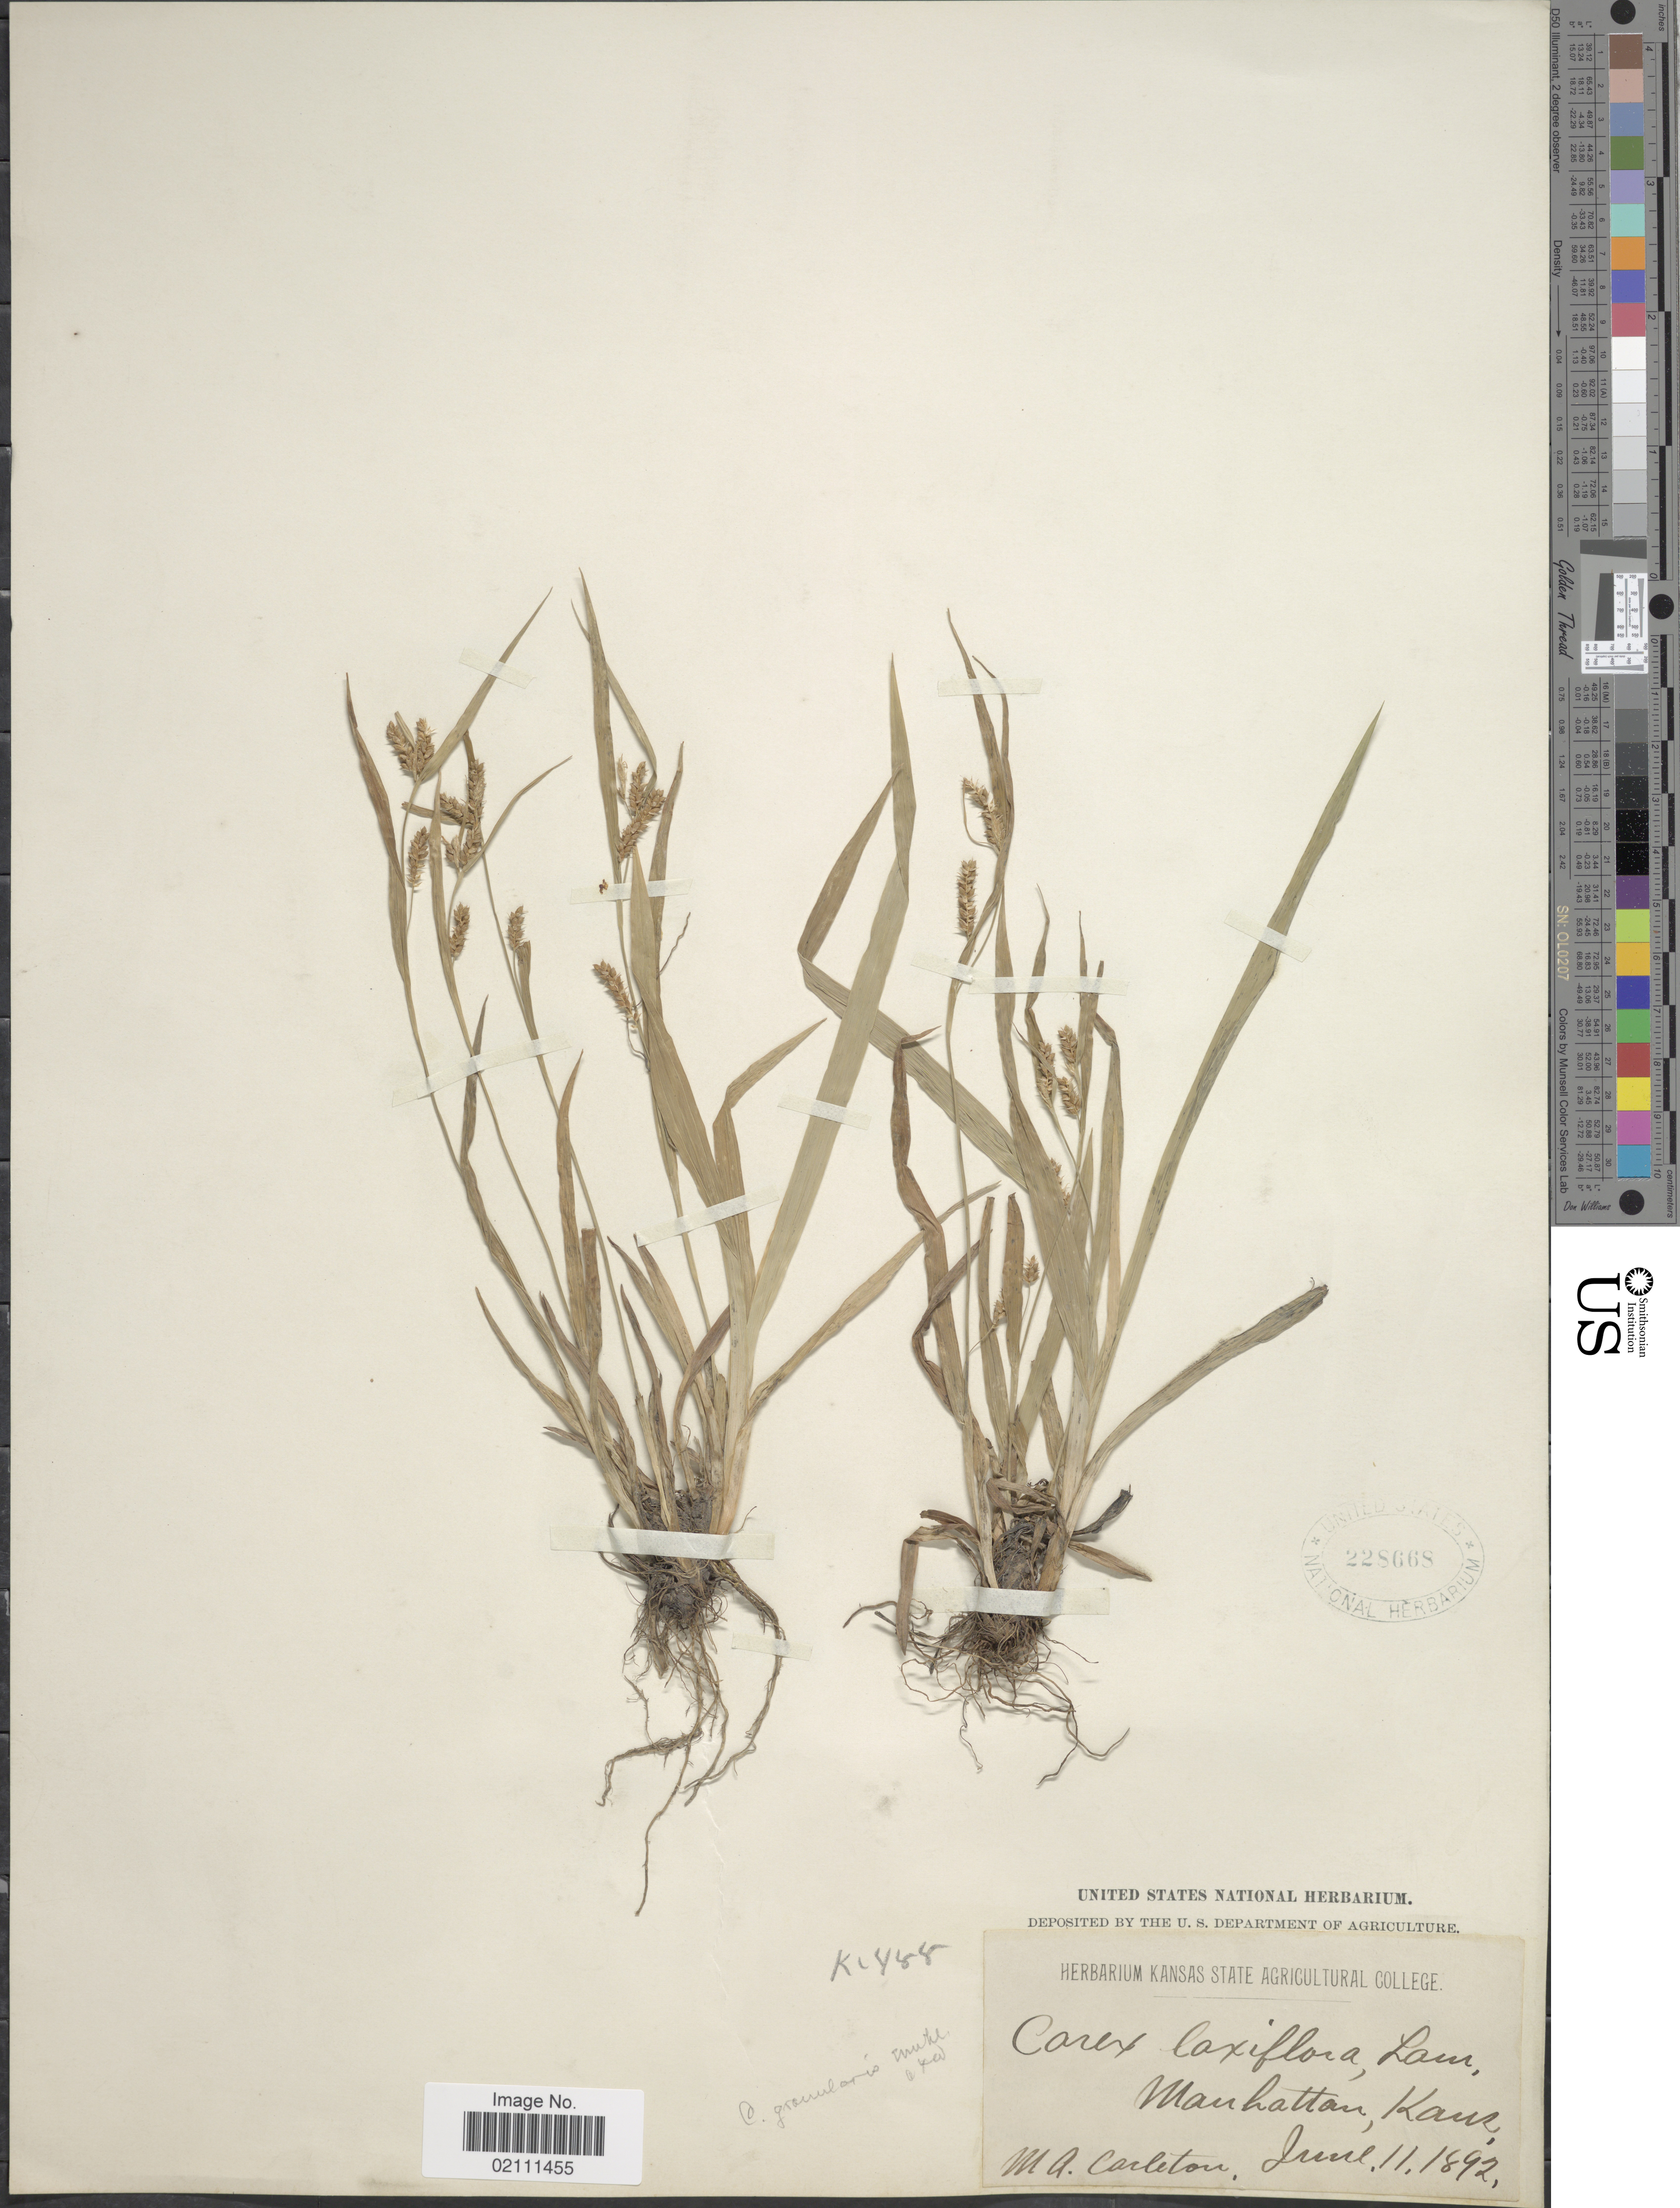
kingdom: Plantae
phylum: Tracheophyta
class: Liliopsida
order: Poales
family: Cyperaceae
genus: Carex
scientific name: Carex granularis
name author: Muhl. ex Willd.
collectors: M. A. Carleton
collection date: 1892-06-11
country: United States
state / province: Kansas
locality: Manhattan, Kans.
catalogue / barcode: US 228668